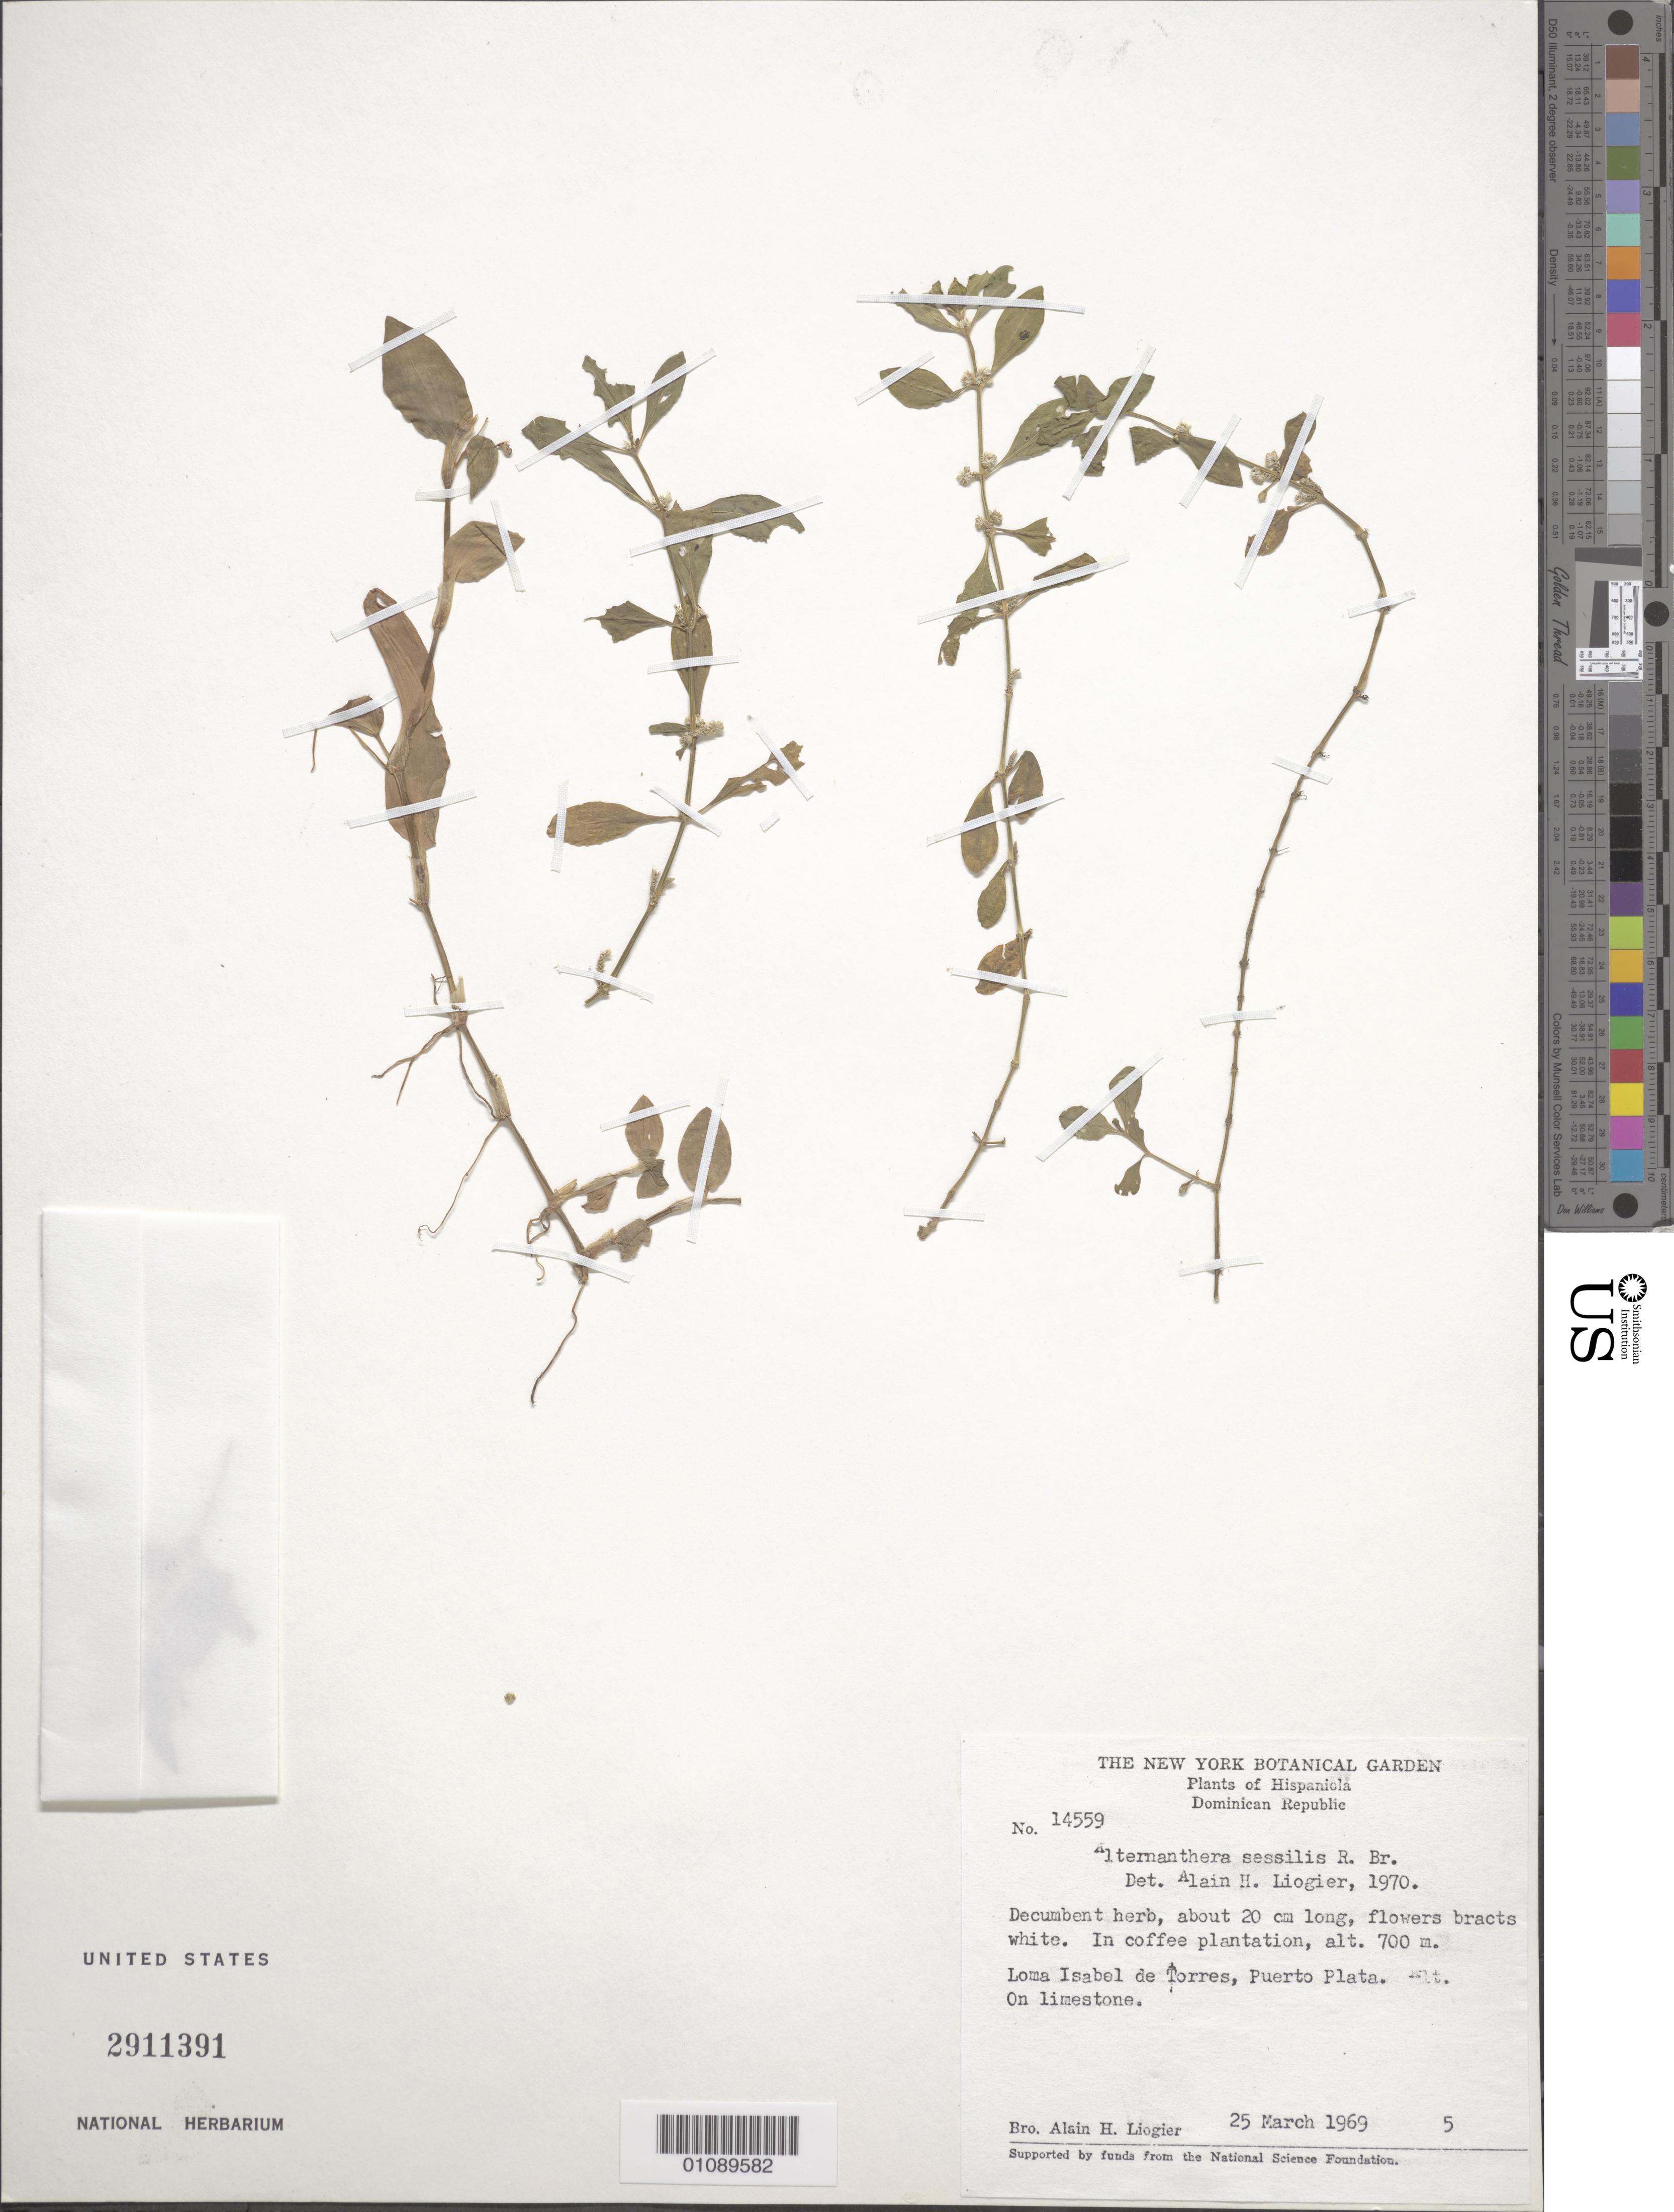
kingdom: Plantae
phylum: Tracheophyta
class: Magnoliopsida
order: Caryophyllales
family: Amaranthaceae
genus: Alternanthera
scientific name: Alternanthera sessilis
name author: (L.) DC.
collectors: A. H. Liogier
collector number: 14559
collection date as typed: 25 Mar 1969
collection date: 1969-03-25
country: Dominican Republic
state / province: Puerto Plata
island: Hispaniola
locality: Loma Isabel de Torres. In coffee plantation.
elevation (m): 700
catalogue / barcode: US 2911391